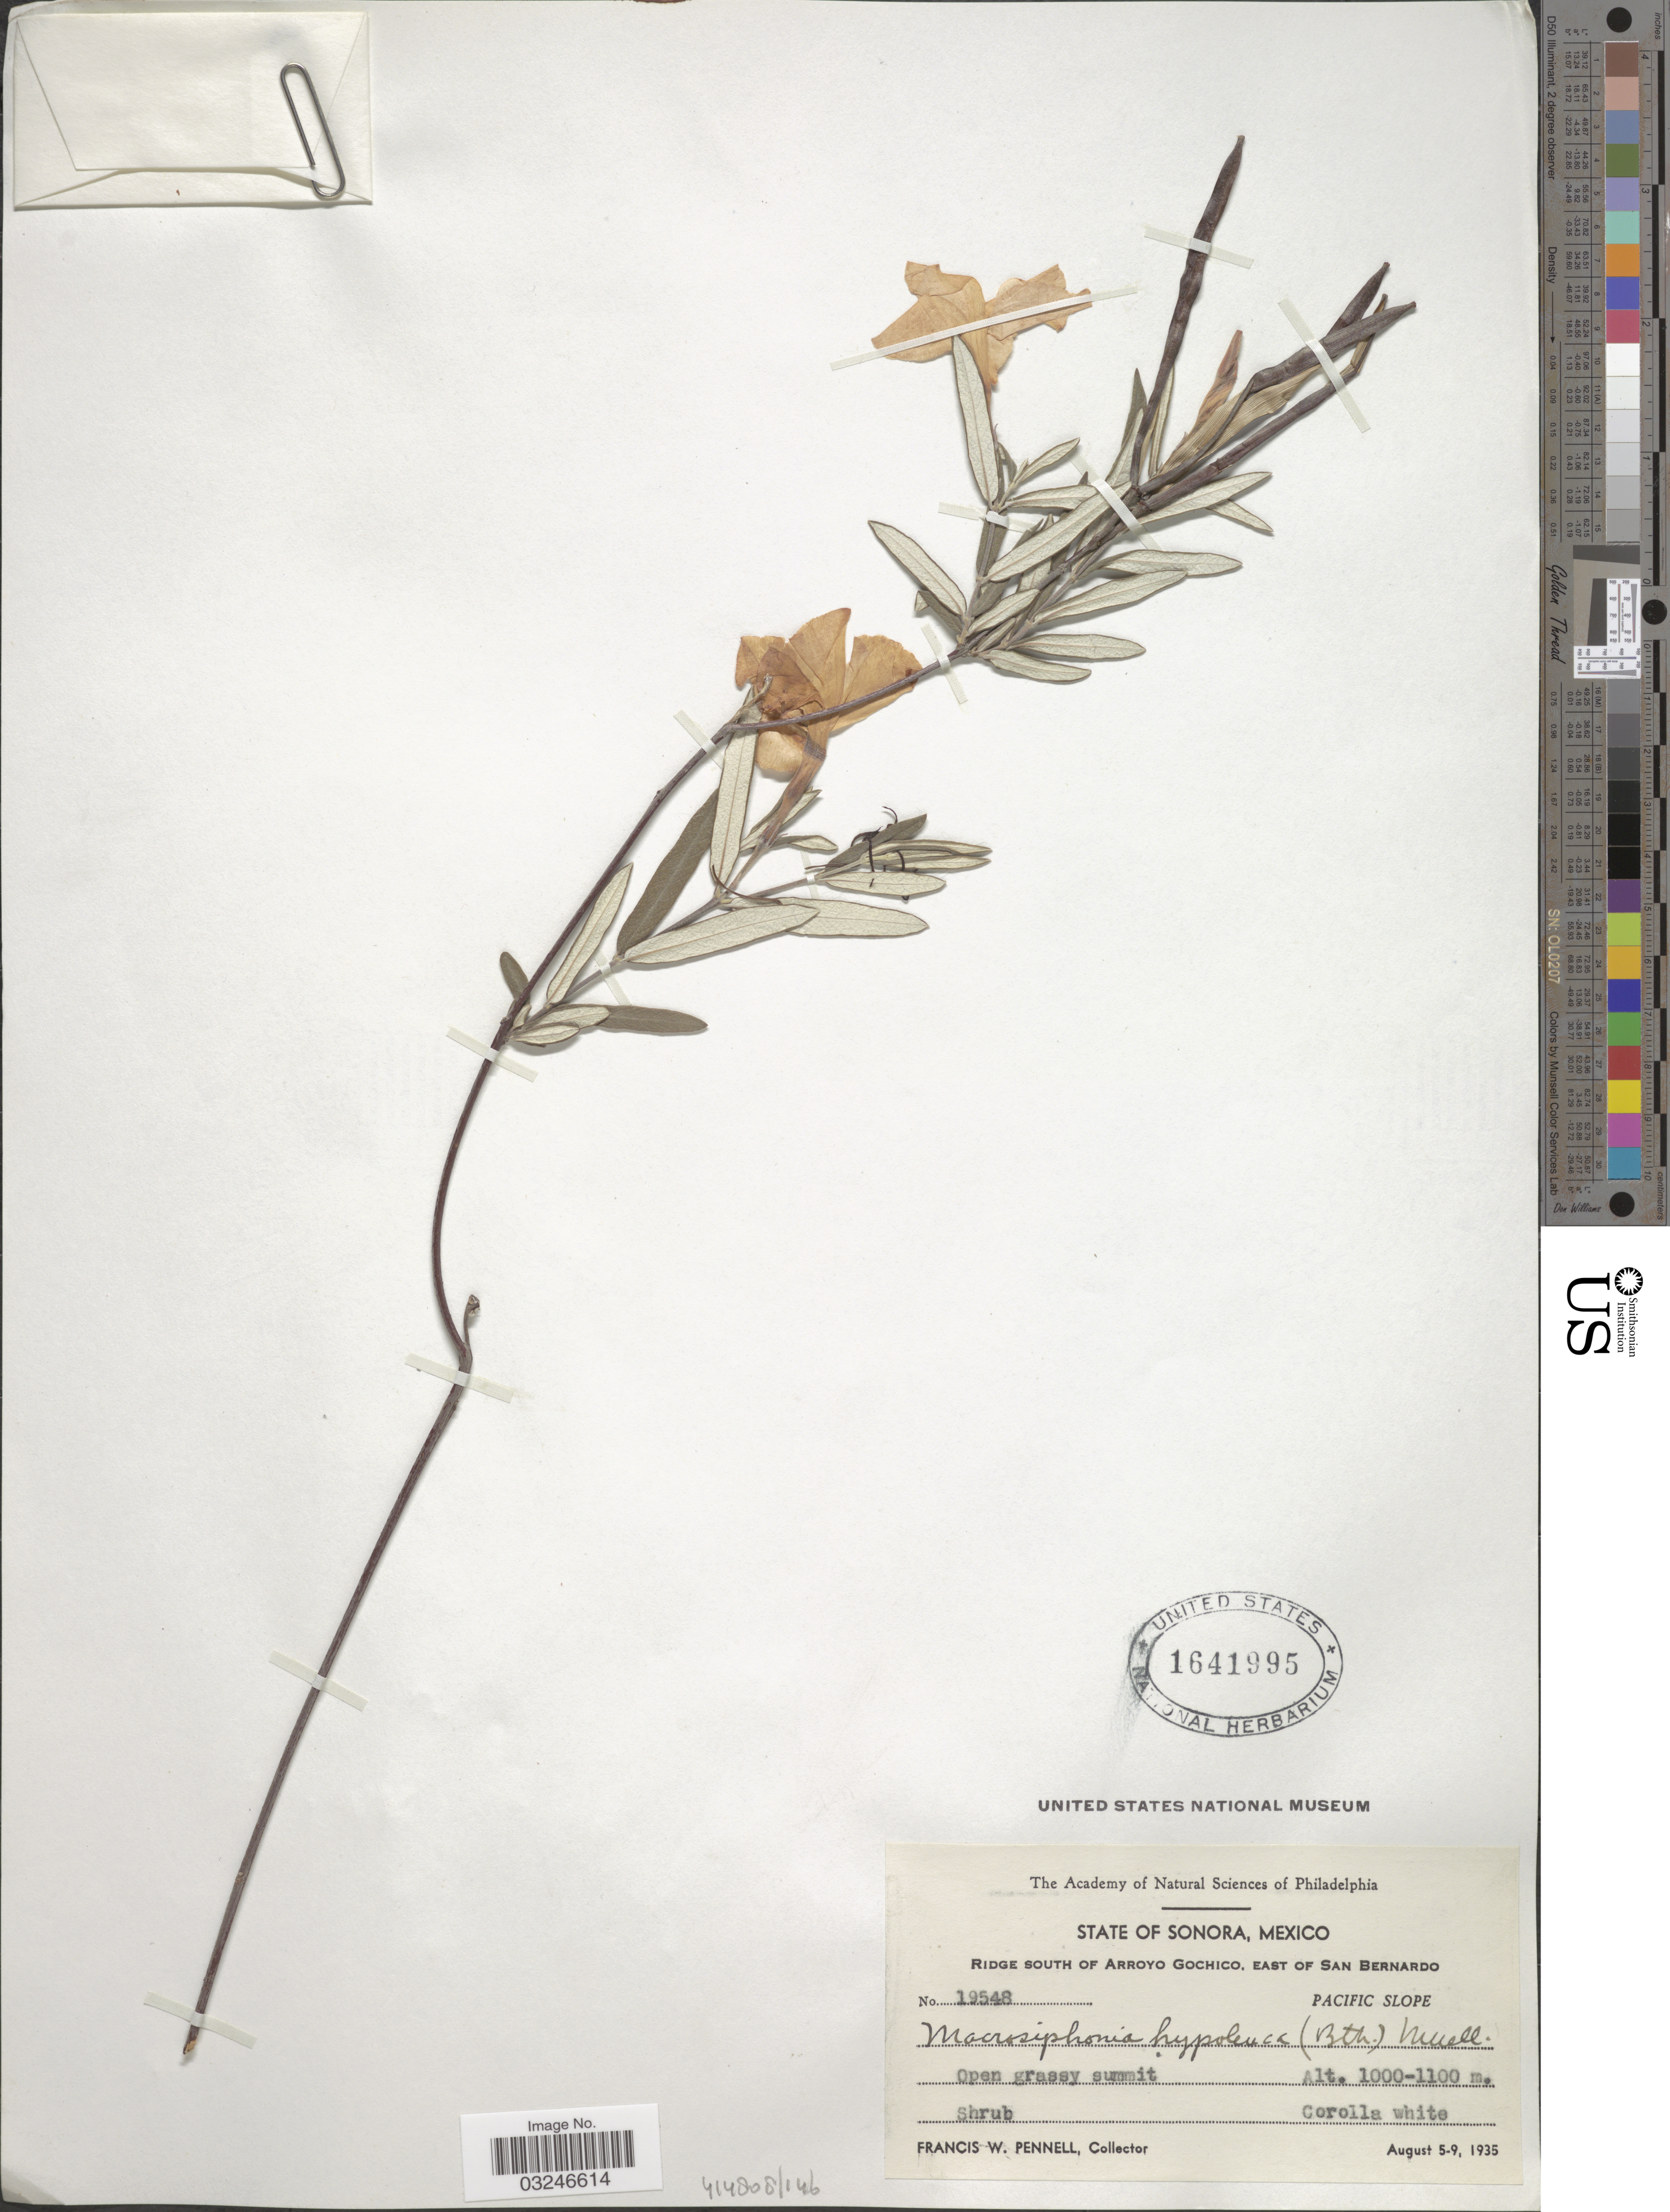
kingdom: Plantae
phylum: Tracheophyta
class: Magnoliopsida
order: Gentianales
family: Apocynaceae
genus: Macrosiphonia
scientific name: Macrosiphonia hypoleuca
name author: (Benth.) Müll. Arg.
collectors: F. W. Pennell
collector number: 19548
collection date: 1935-08-05/1935-08-09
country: Mexico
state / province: Sonora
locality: State of Sonora. Ridge South of Arroyo Gochico, East of San Bernardo. Pacific Slope.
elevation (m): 1000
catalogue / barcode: US 1641995